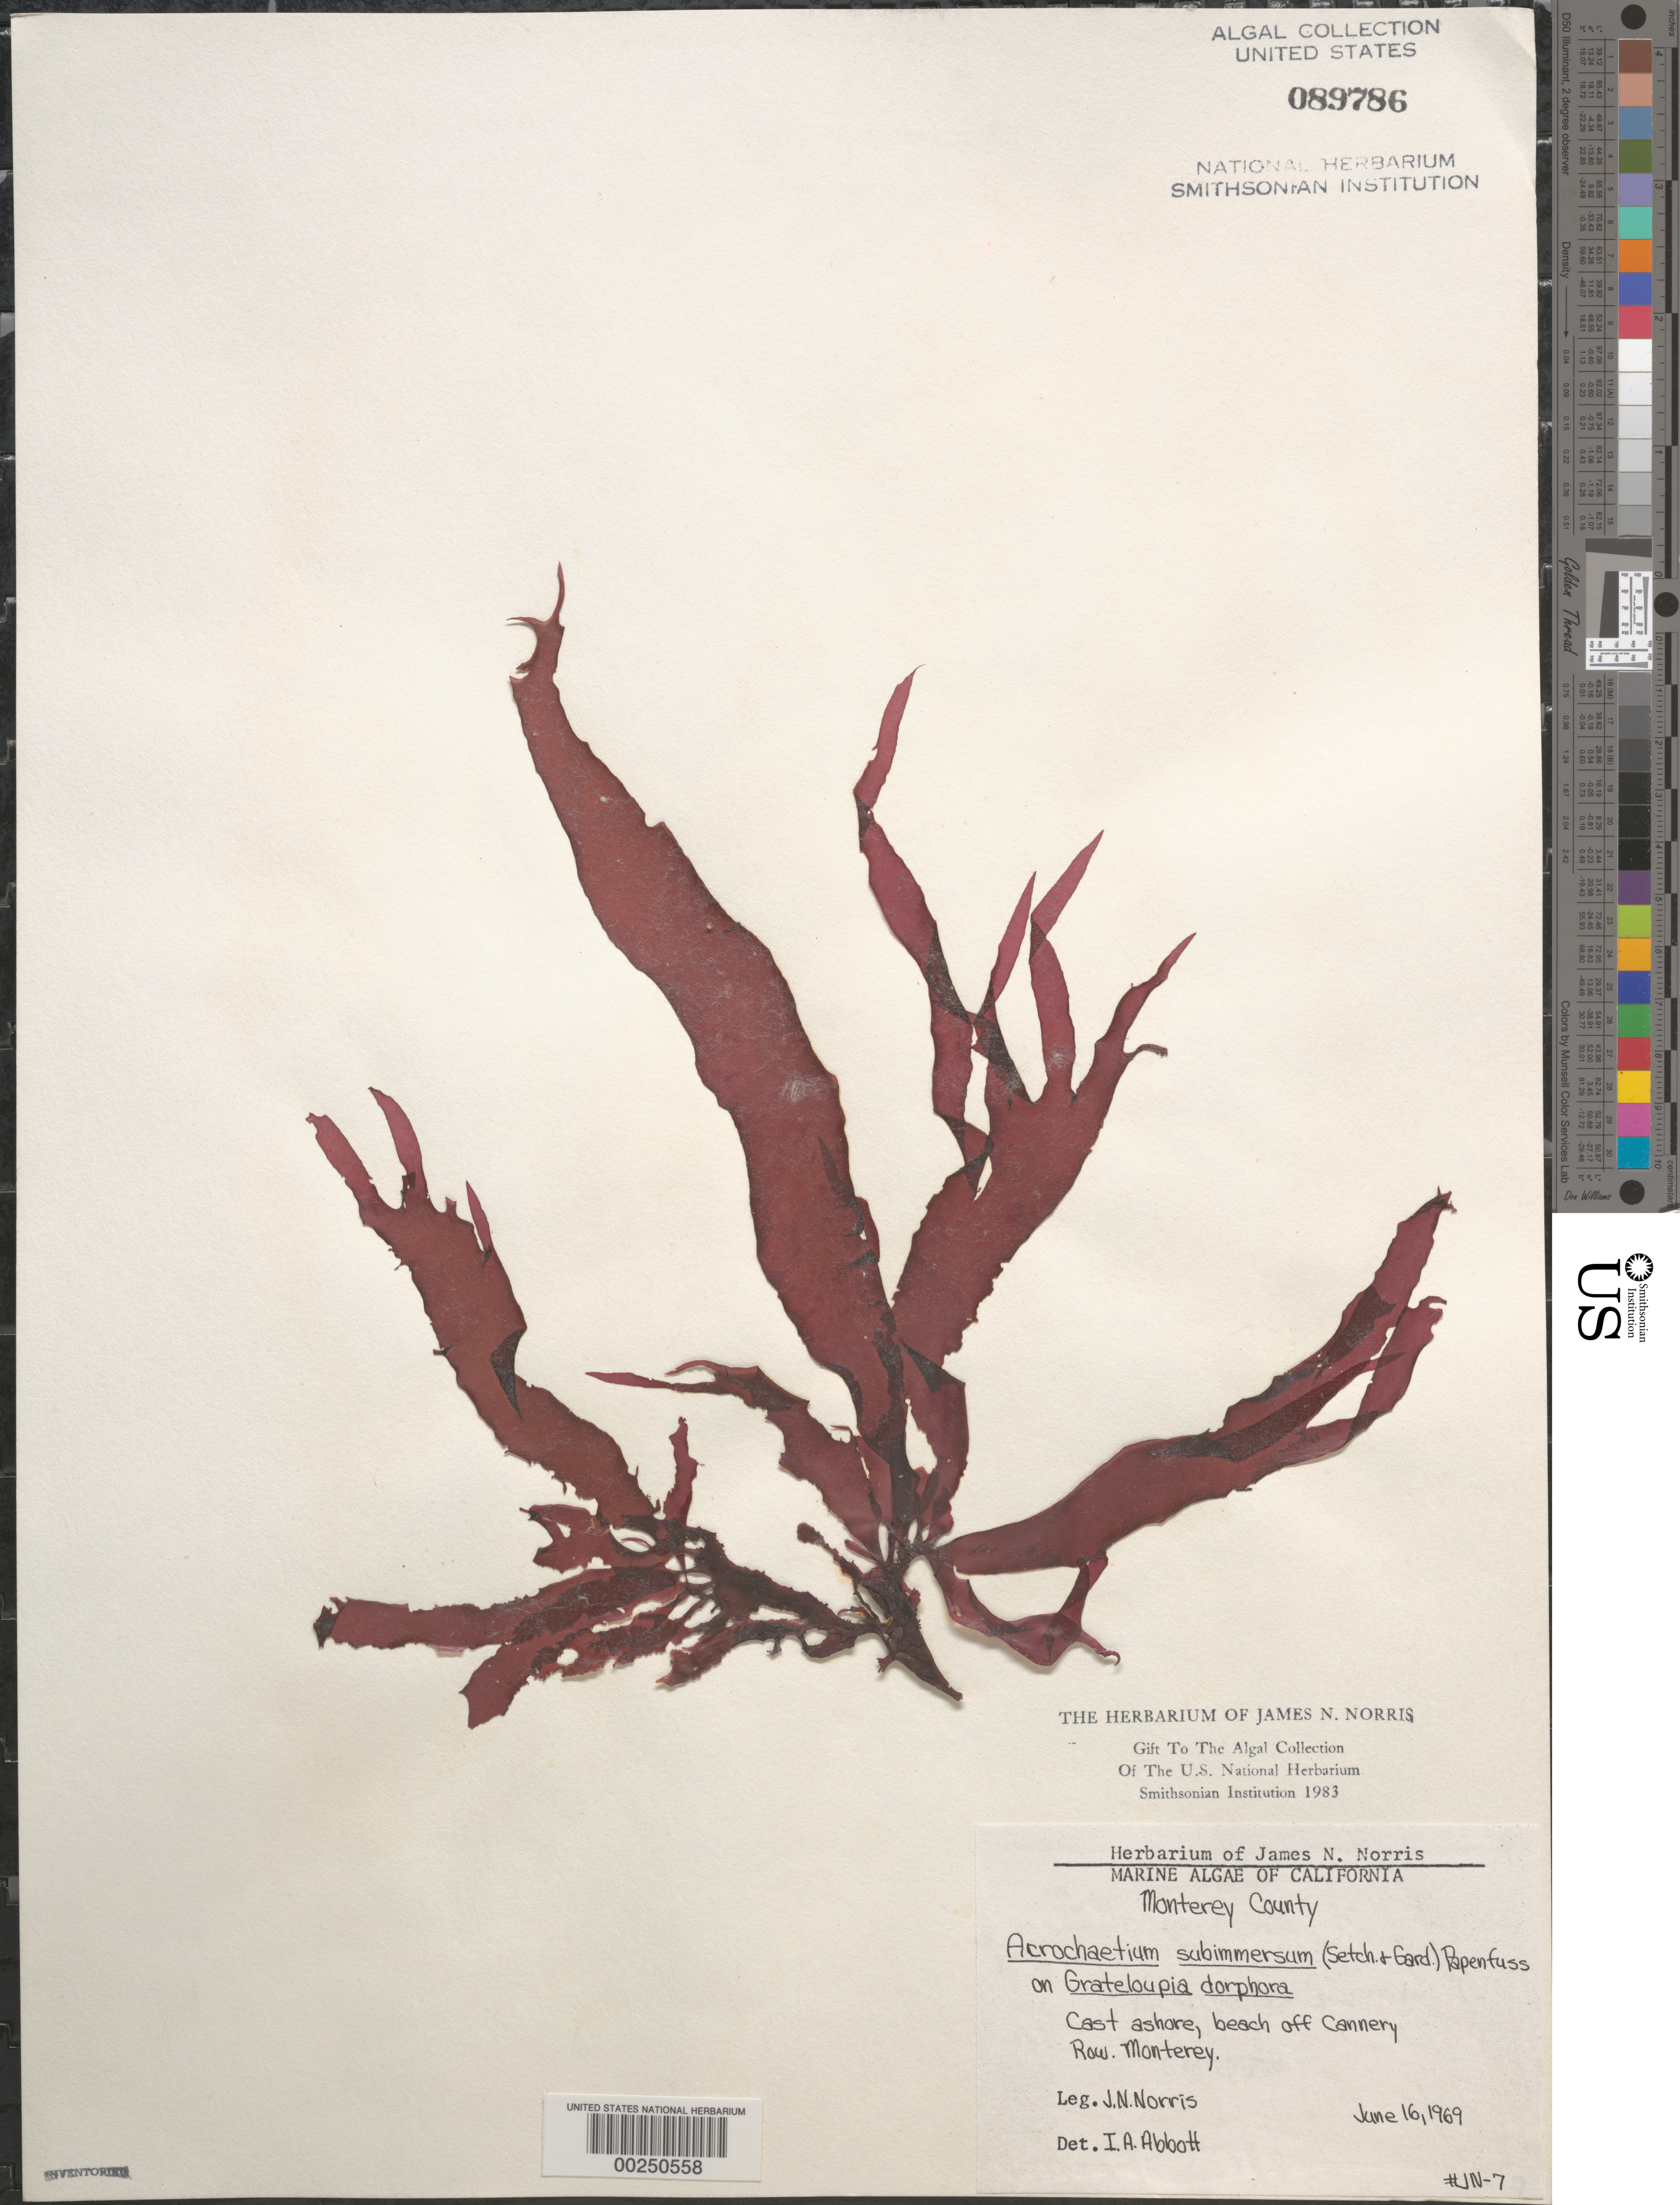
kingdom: Plantae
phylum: Rhodophyta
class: Florideophyceae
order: Palmariales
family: Rhodophysemataceae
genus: Rhodonematella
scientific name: Rhodonematella subimmersa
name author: (Setchell & N.L. Gardner) S.L. Clayden & G.W. Saunders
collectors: J. N. Norris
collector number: JN-7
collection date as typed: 16 Jun 1969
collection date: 1969-06-16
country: United States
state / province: California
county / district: Monterey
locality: Monterey, off Cannery Row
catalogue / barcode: US 89786